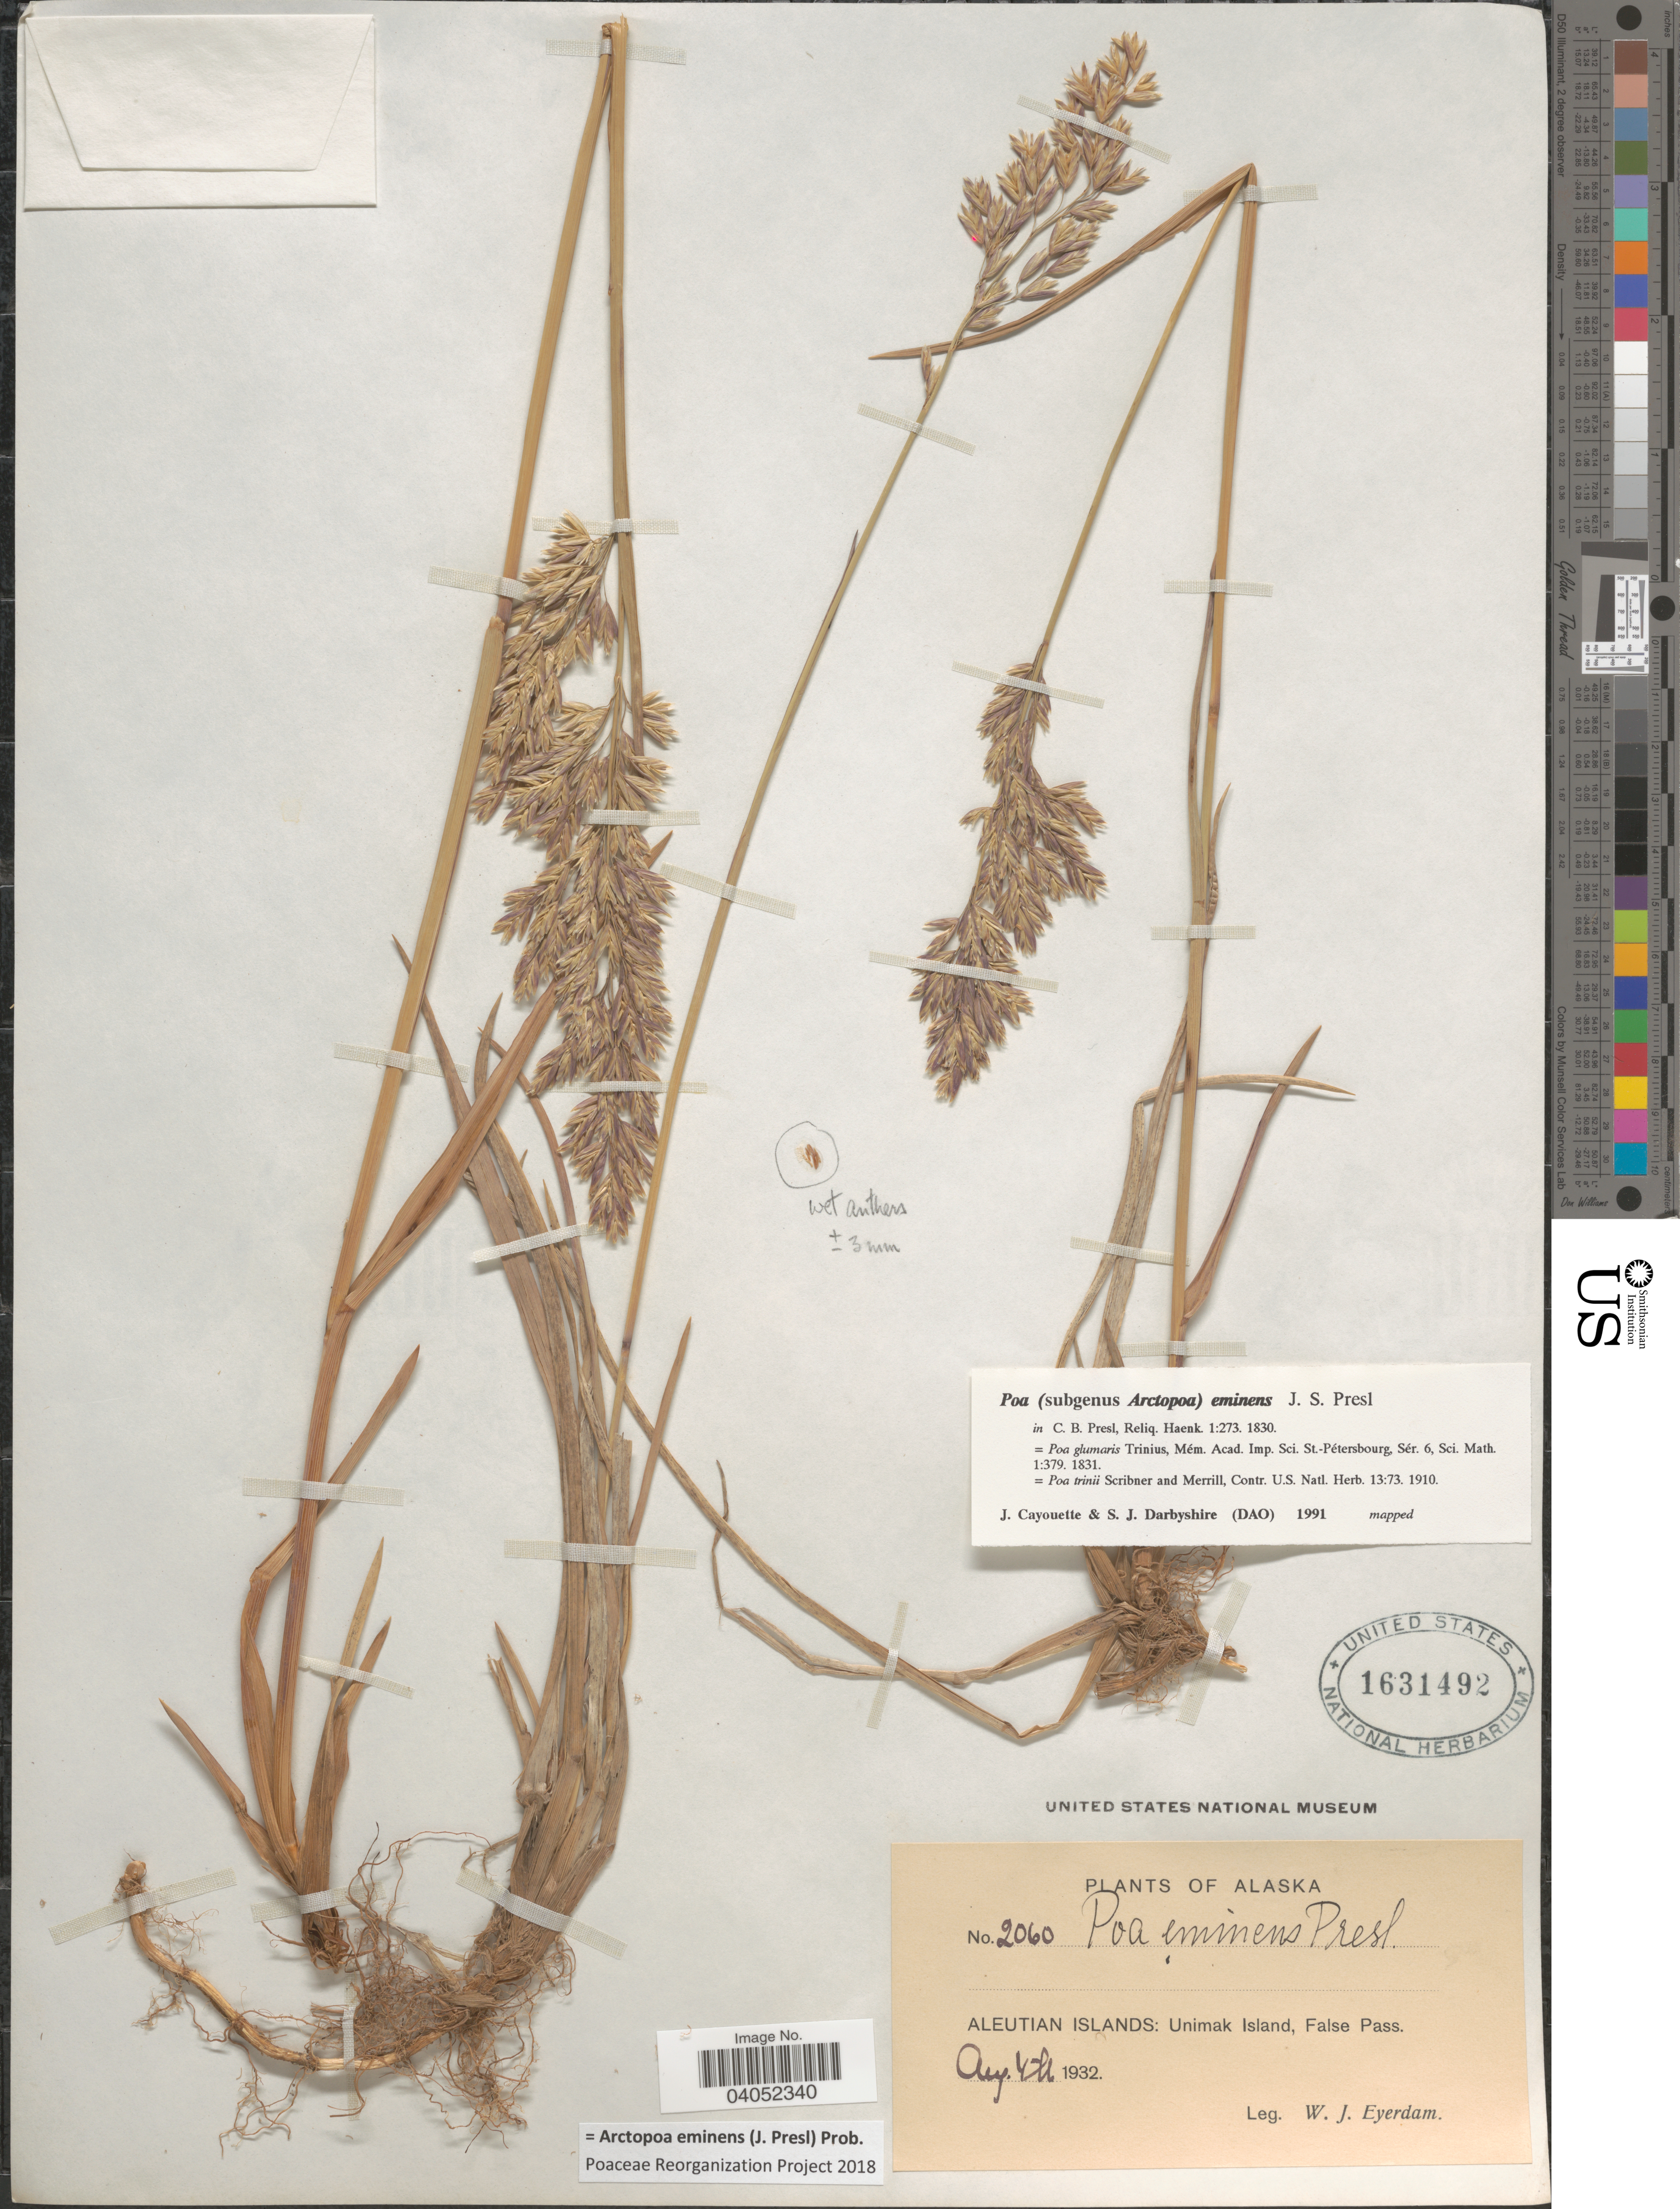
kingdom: Plantae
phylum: Tracheophyta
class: Liliopsida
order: Poales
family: Poaceae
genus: Arctopoa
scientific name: Arctopoa eminens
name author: (J. Presl) Prob.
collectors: W. J. Eyerdam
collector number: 2060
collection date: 1932-08-04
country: United States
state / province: Alaska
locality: Aleutian Islands: Unimak Island, False Pass.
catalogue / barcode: US 1631492